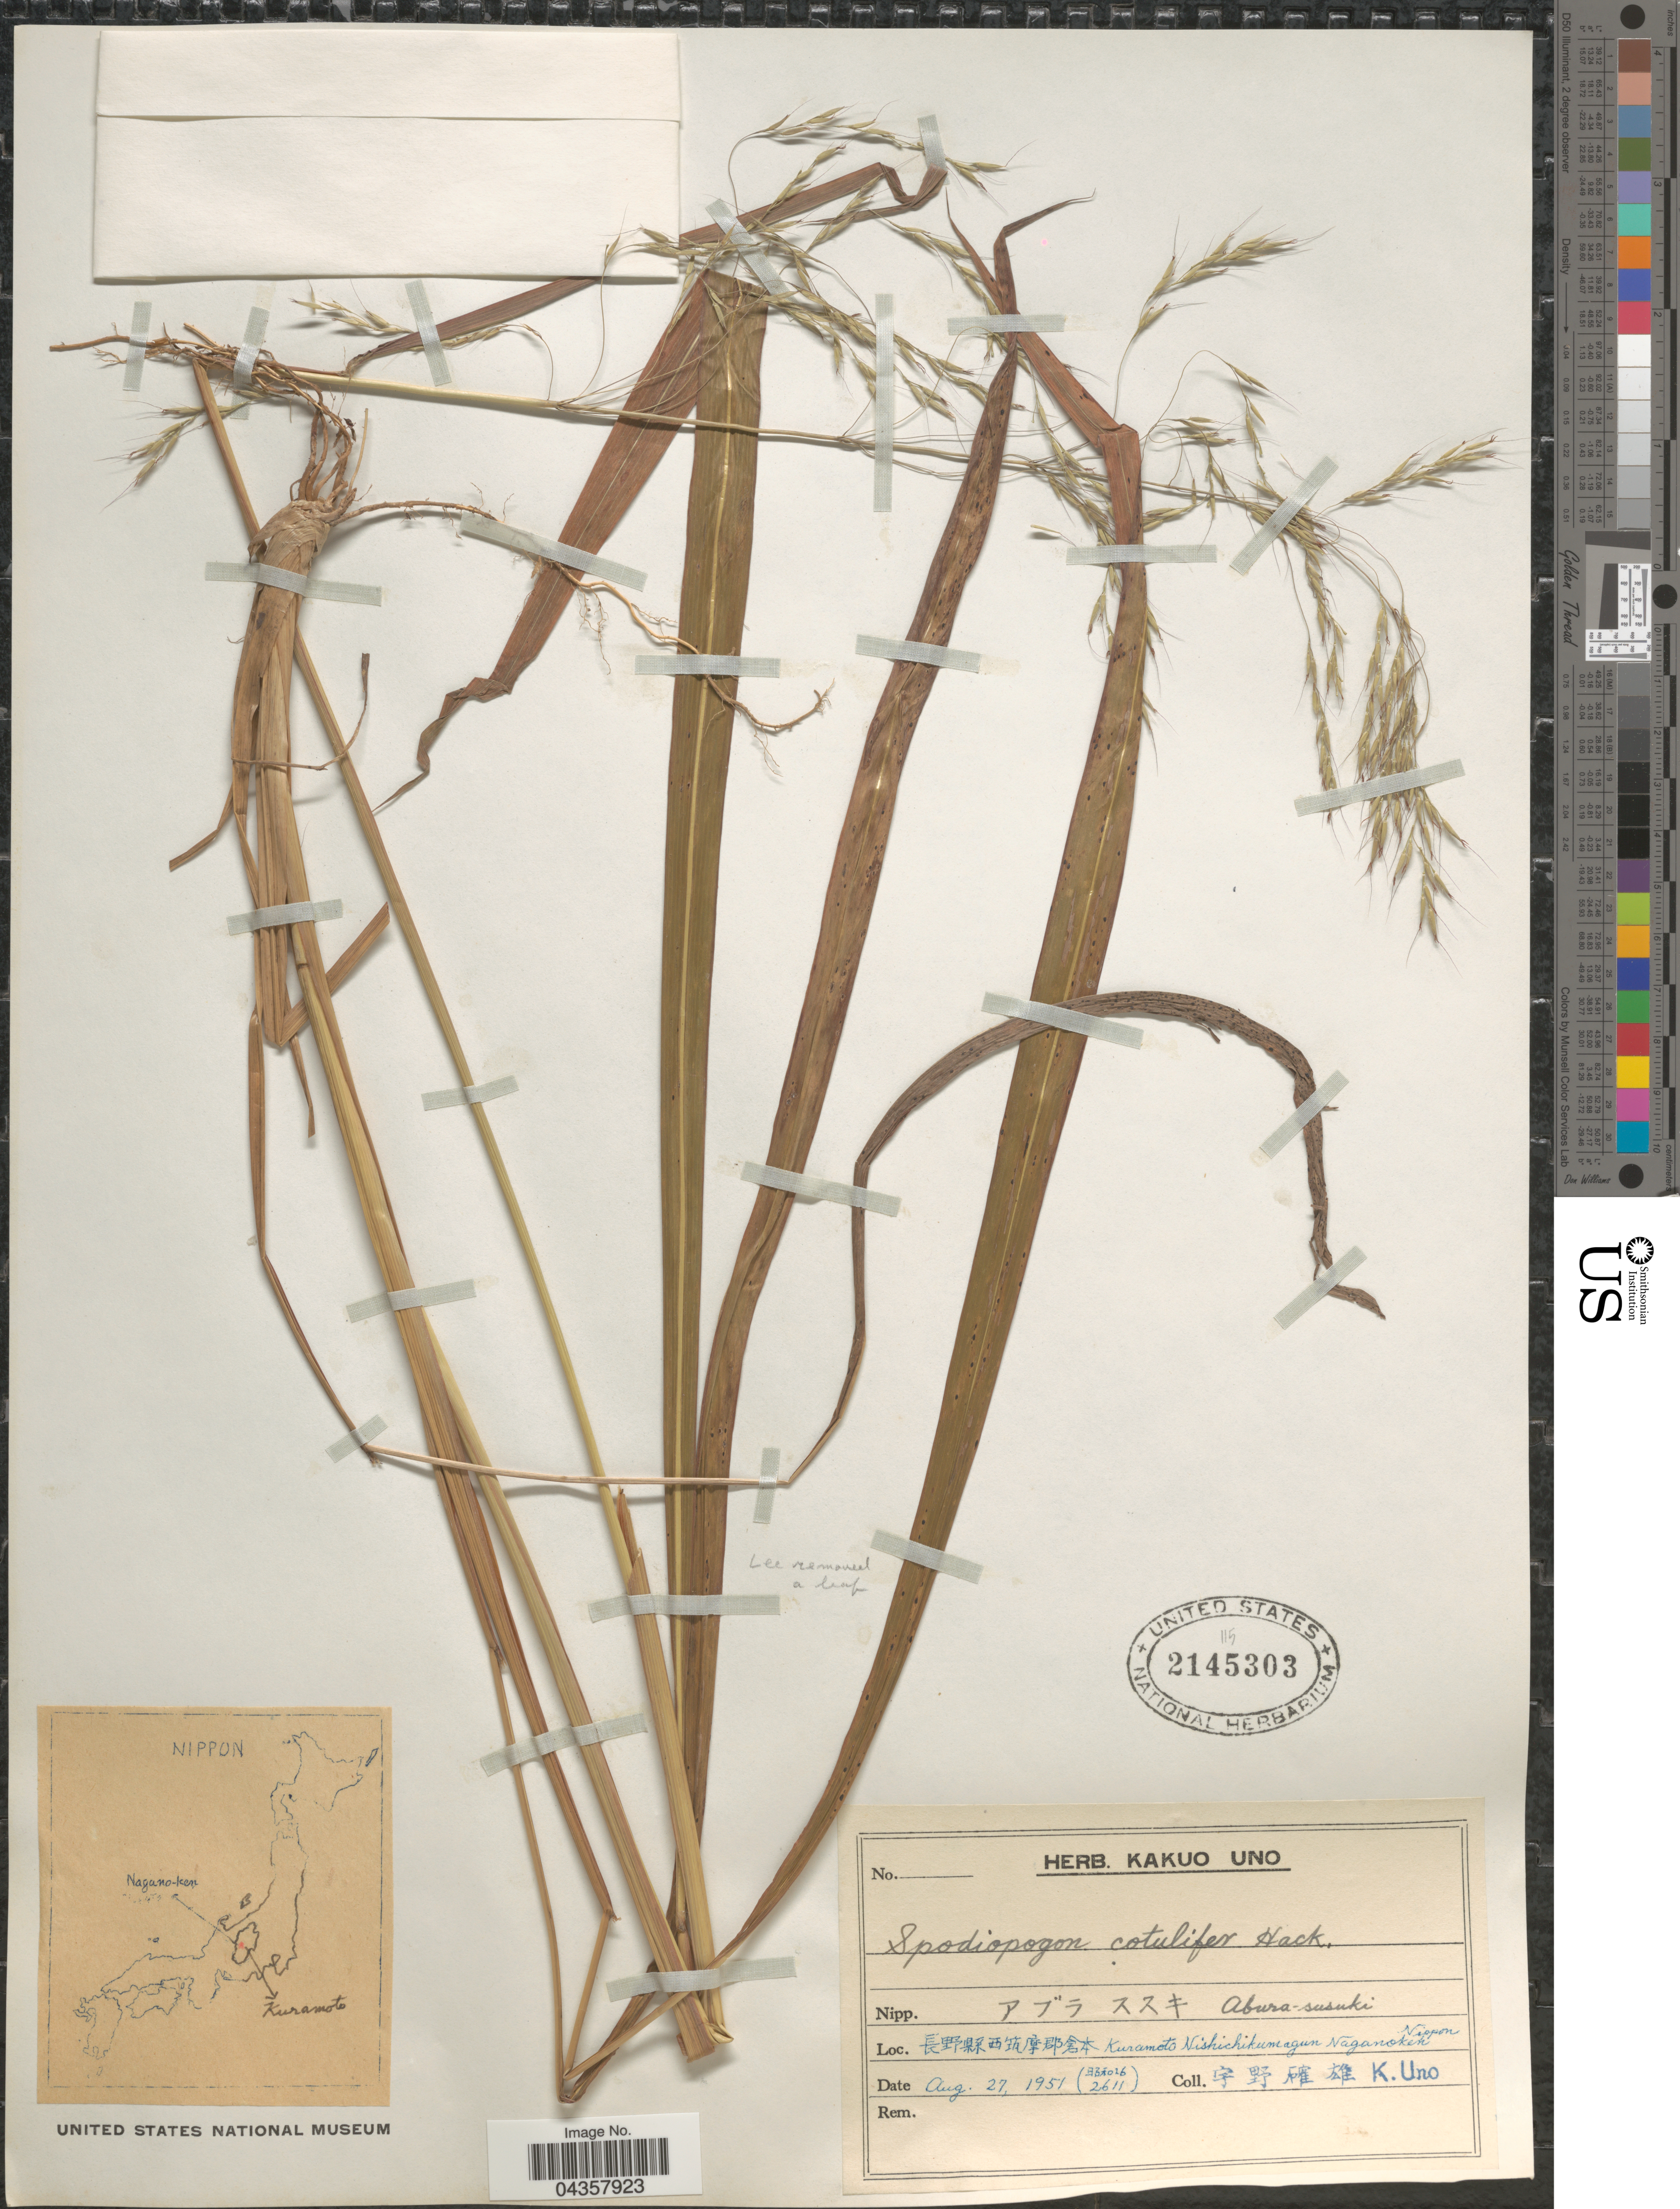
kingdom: Plantae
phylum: Tracheophyta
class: Liliopsida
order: Poales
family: Poaceae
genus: Spodiopogon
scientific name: Spodiopogon cotulifer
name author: (Thunb.) Hack.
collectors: K. Uno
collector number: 2611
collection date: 1951-08-27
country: Japan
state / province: Nagano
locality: X Kuramoto Nishichikumegan Naganoken Nippon.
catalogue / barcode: US 2145303